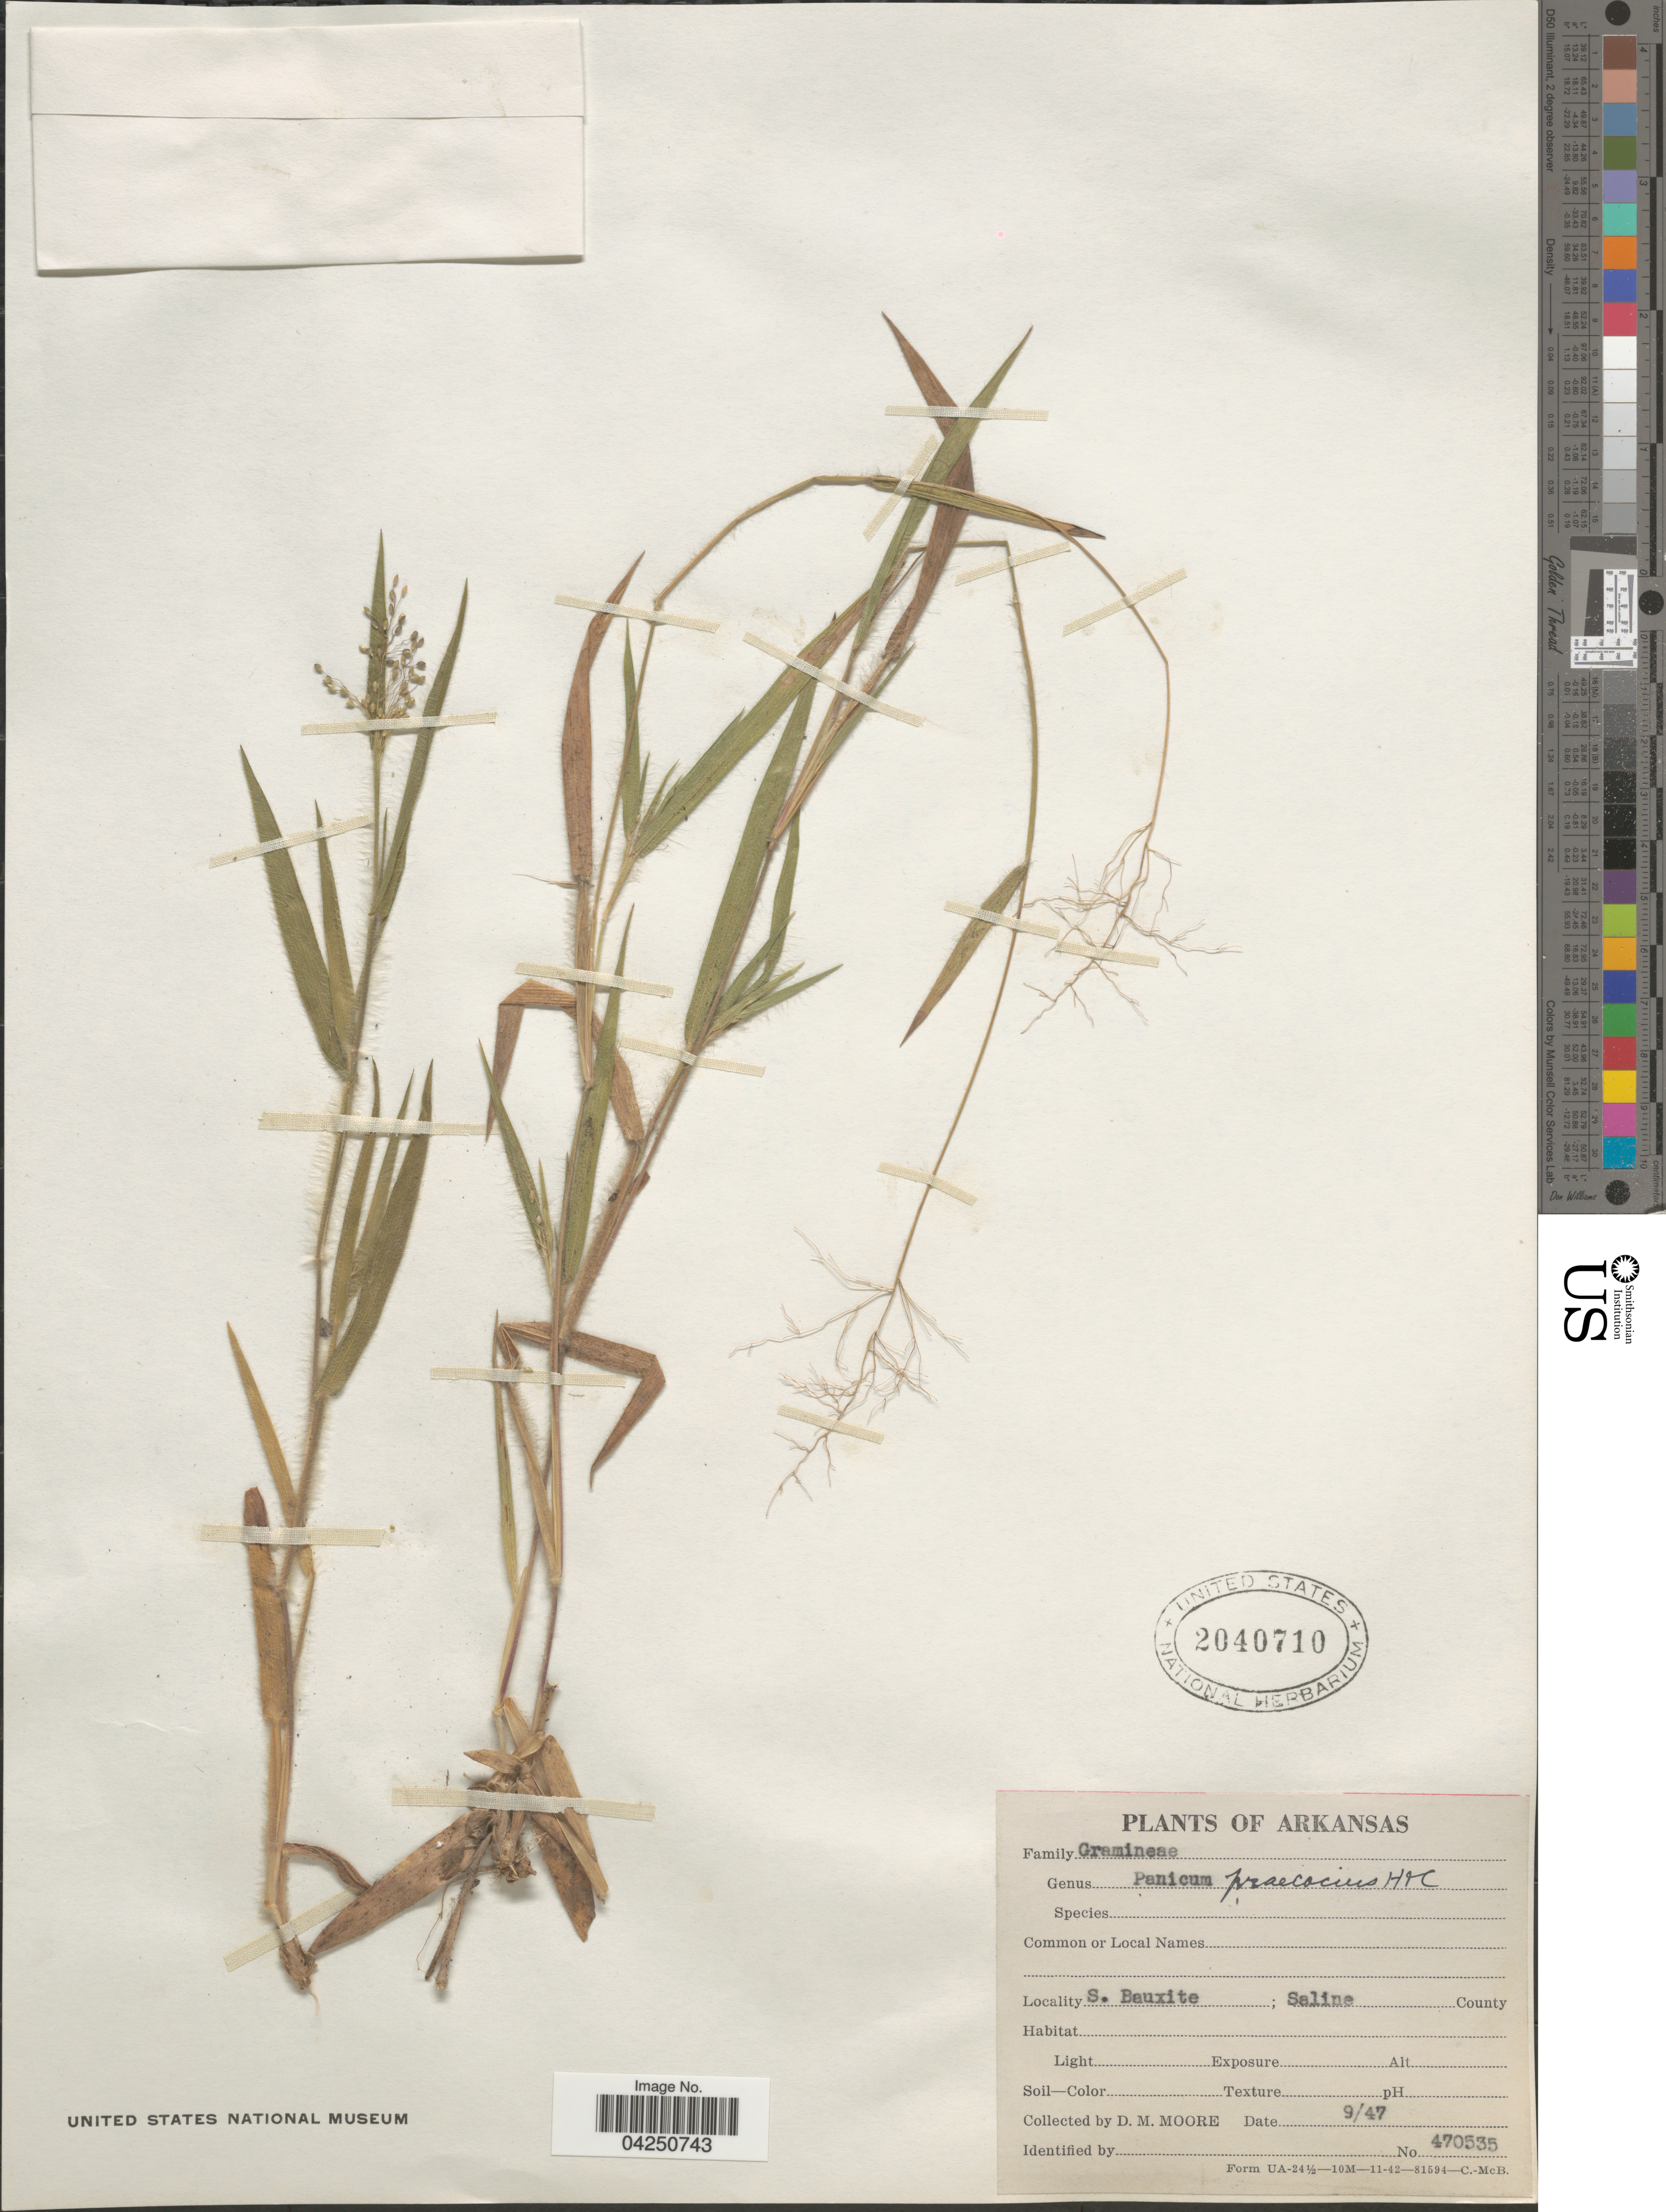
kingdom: Plantae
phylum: Tracheophyta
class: Liliopsida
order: Poales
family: Poaceae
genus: Dichanthelium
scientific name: Dichanthelium acuminatum var. acuminatum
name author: (Sw.) Gould & C.A. Clark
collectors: D. Moore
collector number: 470535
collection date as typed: Transcribed d/m/y: /9/47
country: United States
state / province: Arkansas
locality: S. Bauxite; Saline County.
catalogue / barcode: US 2040710